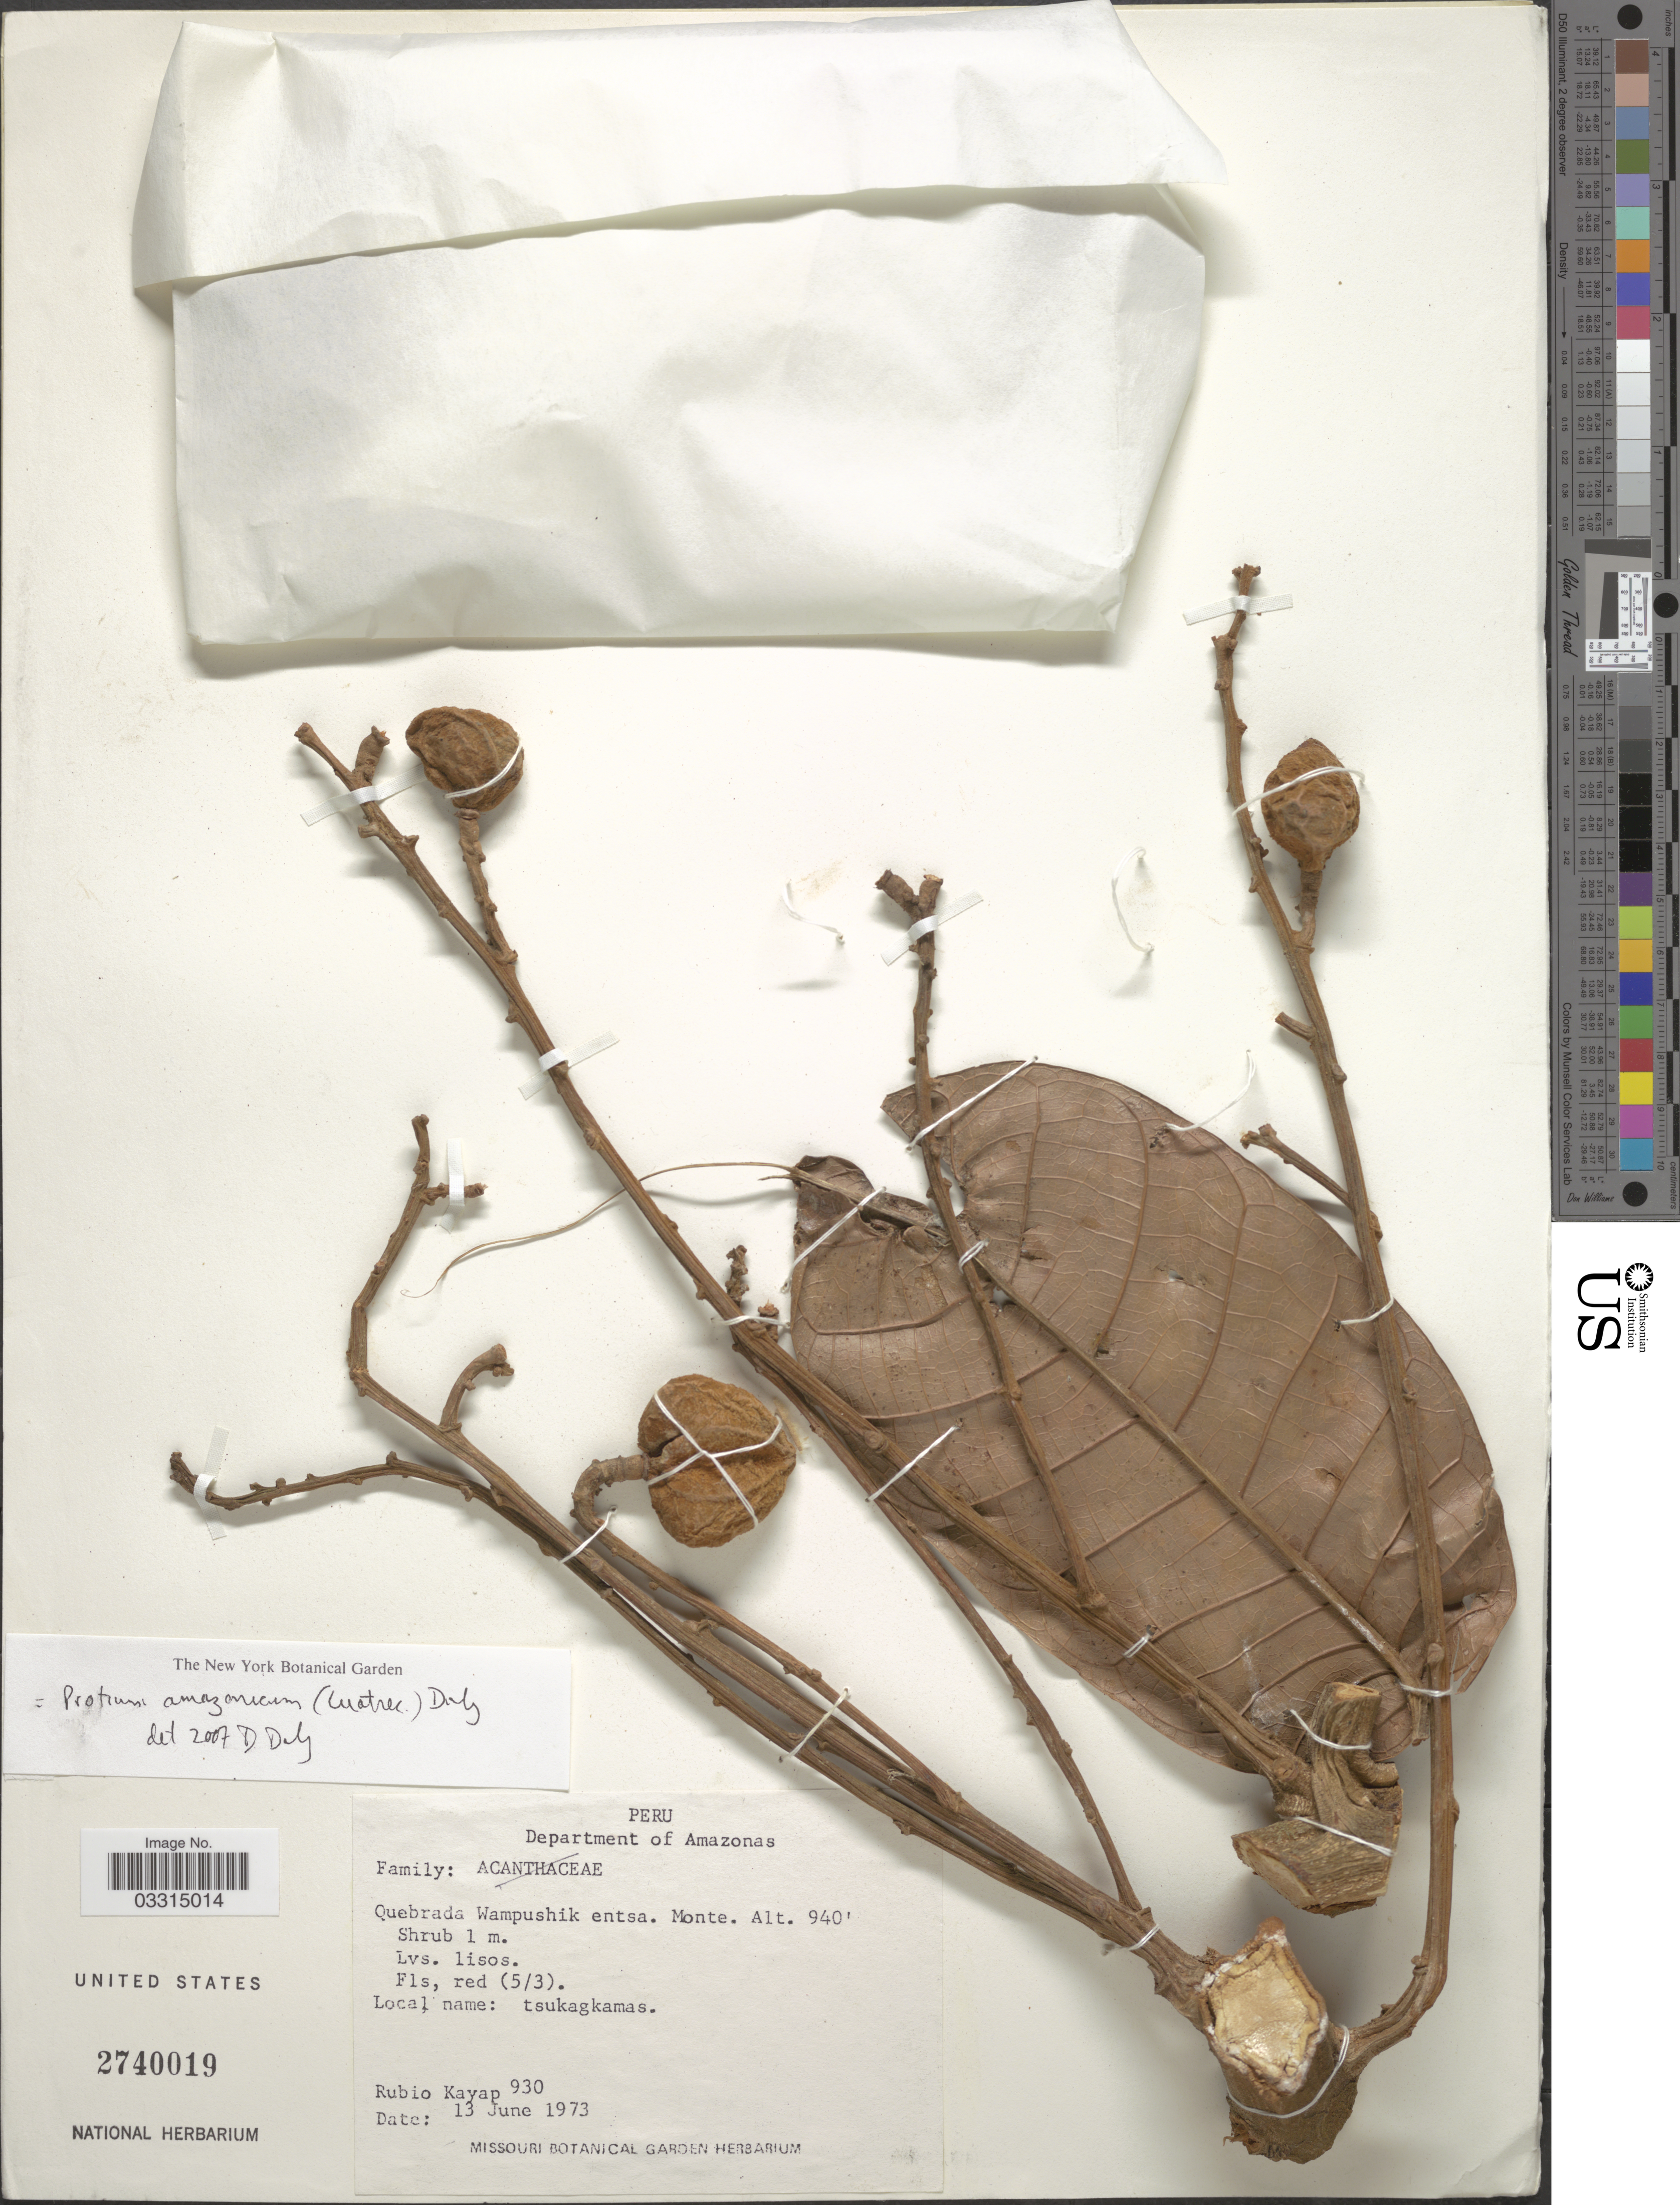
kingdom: Plantae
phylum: Tracheophyta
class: Magnoliopsida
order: Sapindales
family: Burseraceae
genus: Protium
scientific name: Protium amazonicum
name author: (Cuatrec.) Daly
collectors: R. Kayap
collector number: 930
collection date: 1973-06-13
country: Peru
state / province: Amazonas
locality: Department of Amazonas. Quebrada Wampushik entsa. Monte.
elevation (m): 287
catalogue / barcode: US 2740019